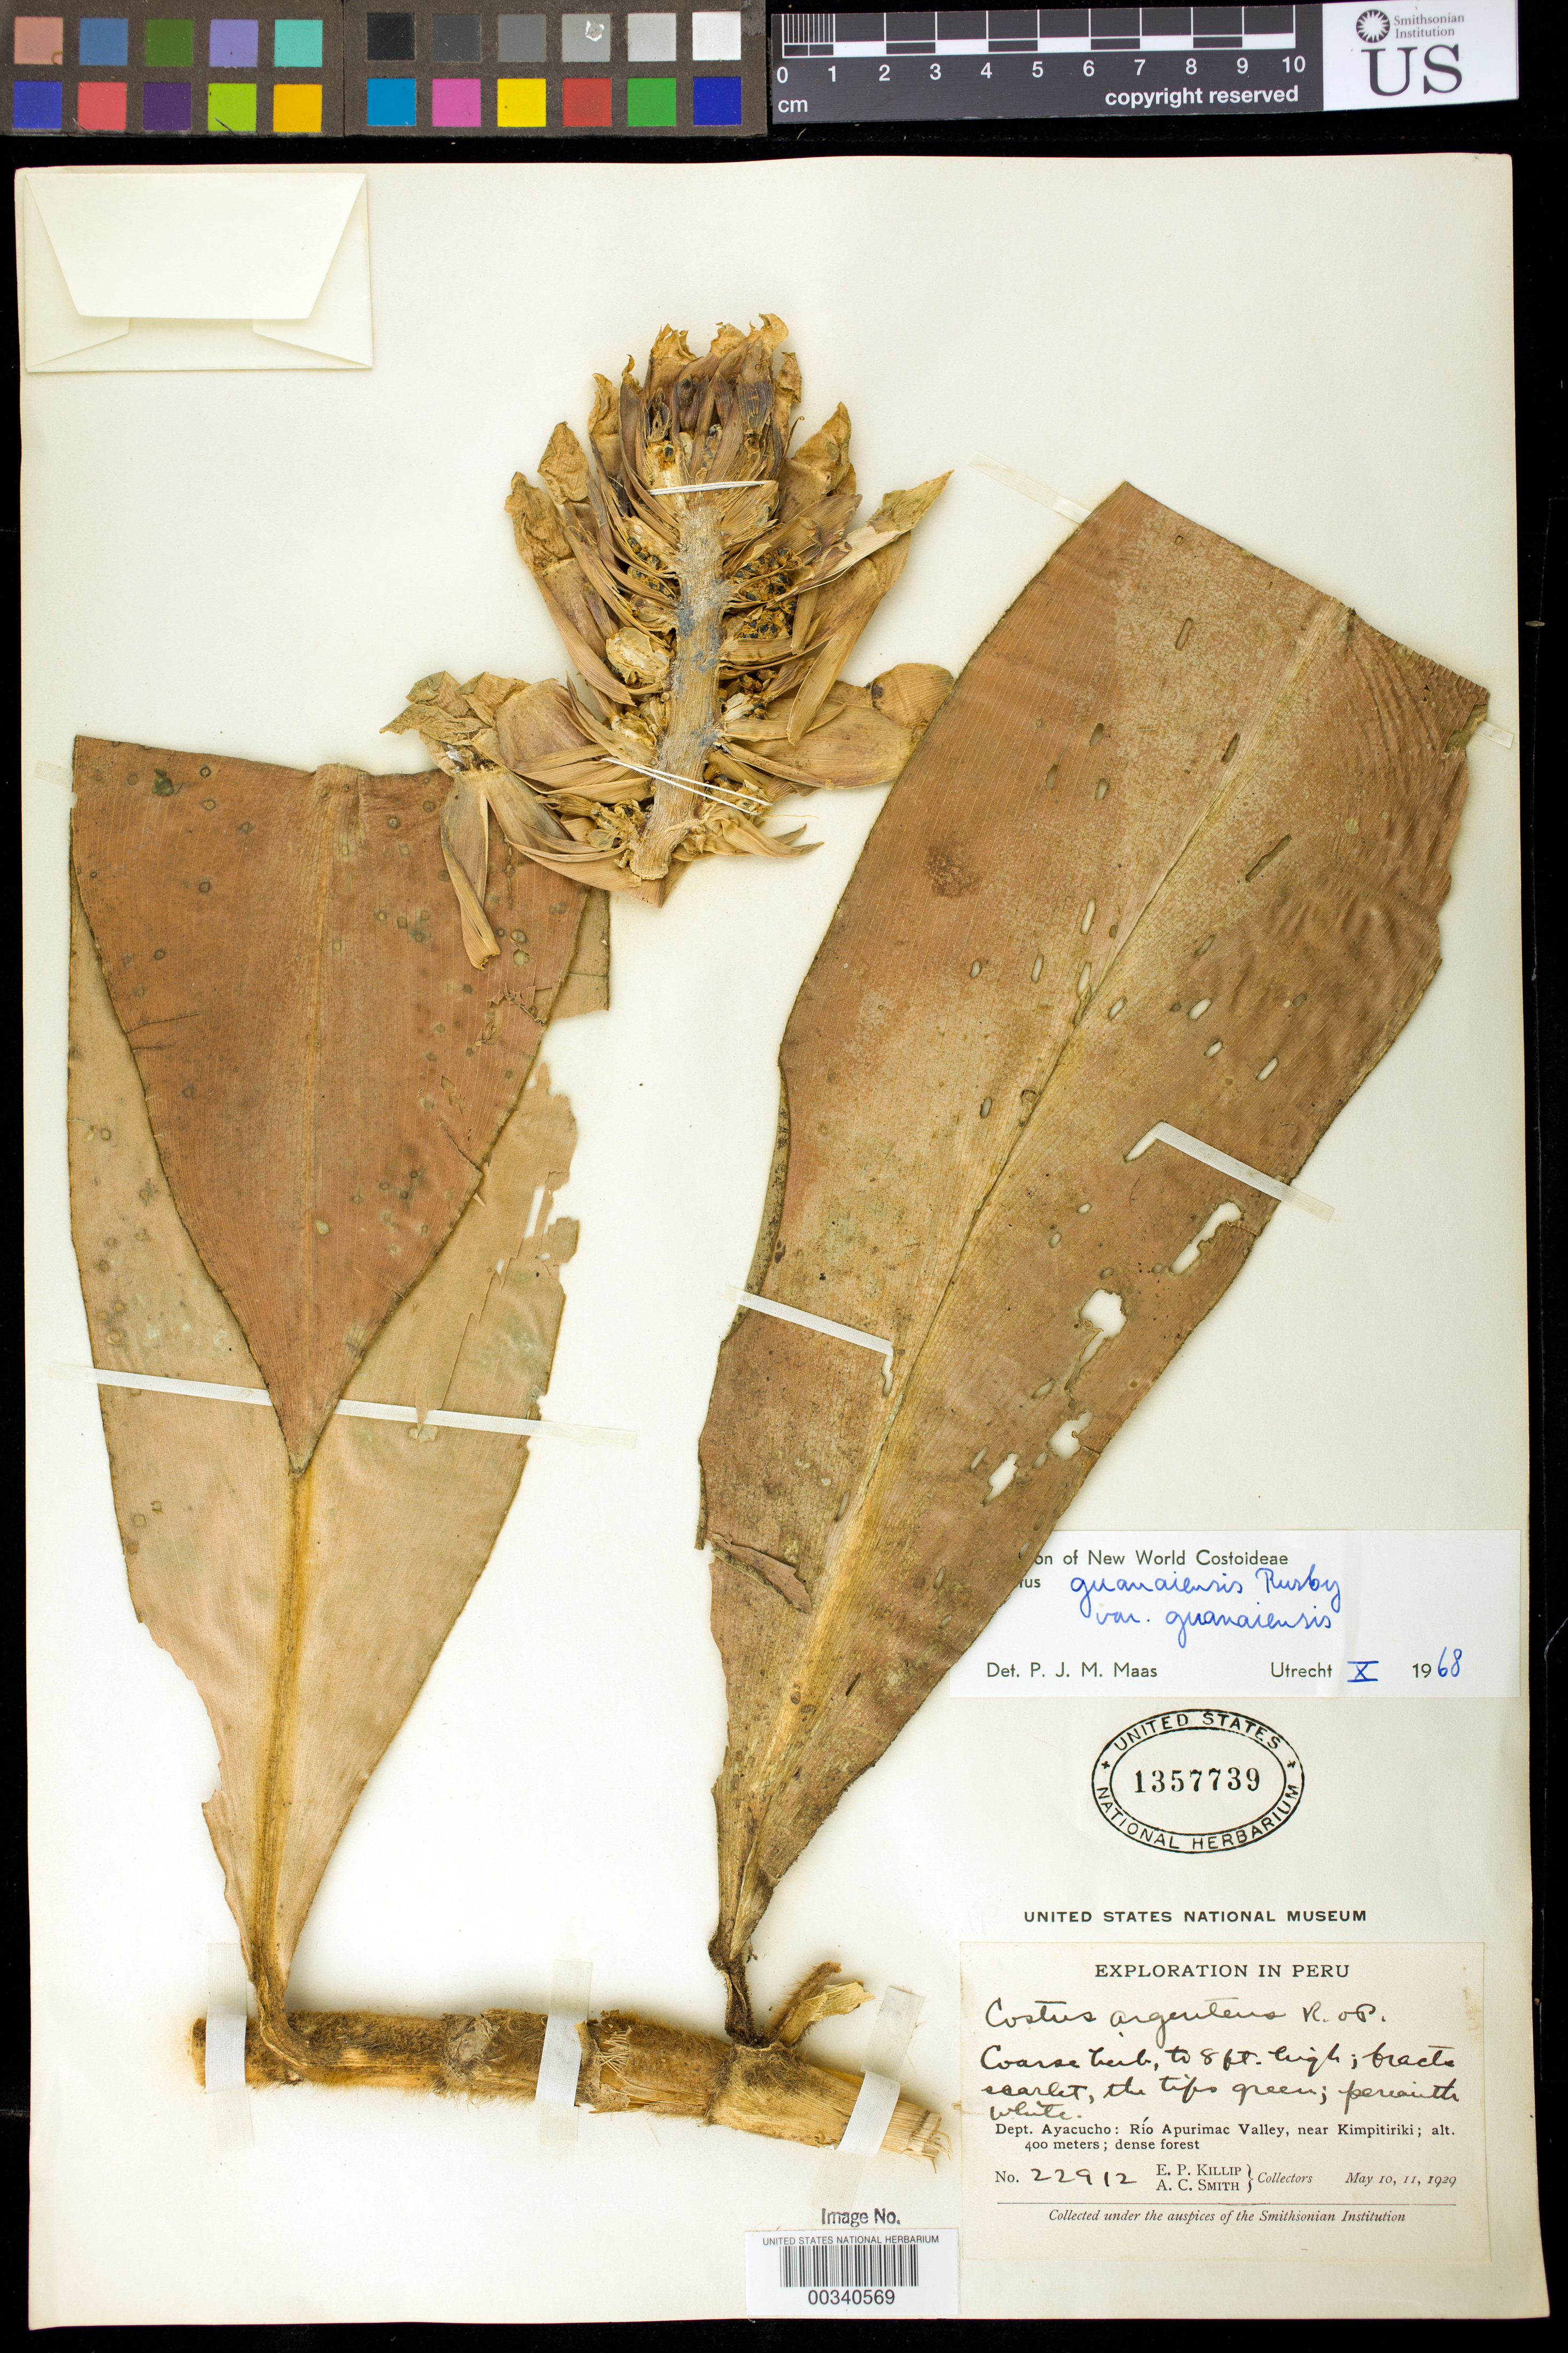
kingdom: Plantae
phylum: Tracheophyta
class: Liliopsida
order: Zingiberales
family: Costaceae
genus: Costus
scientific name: Costus guanaiensis var. guanaiensis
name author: Rusby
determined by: Maas, Paul J. M.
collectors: E. P. Killip & A. C. Smith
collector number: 22912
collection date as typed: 10 May 1929 and 11 May 1929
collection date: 1929-05-10,1929-05-11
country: Peru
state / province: Ayacucho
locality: Río Apurímac valley, near Kimpitiriki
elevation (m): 400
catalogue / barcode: US 1357739